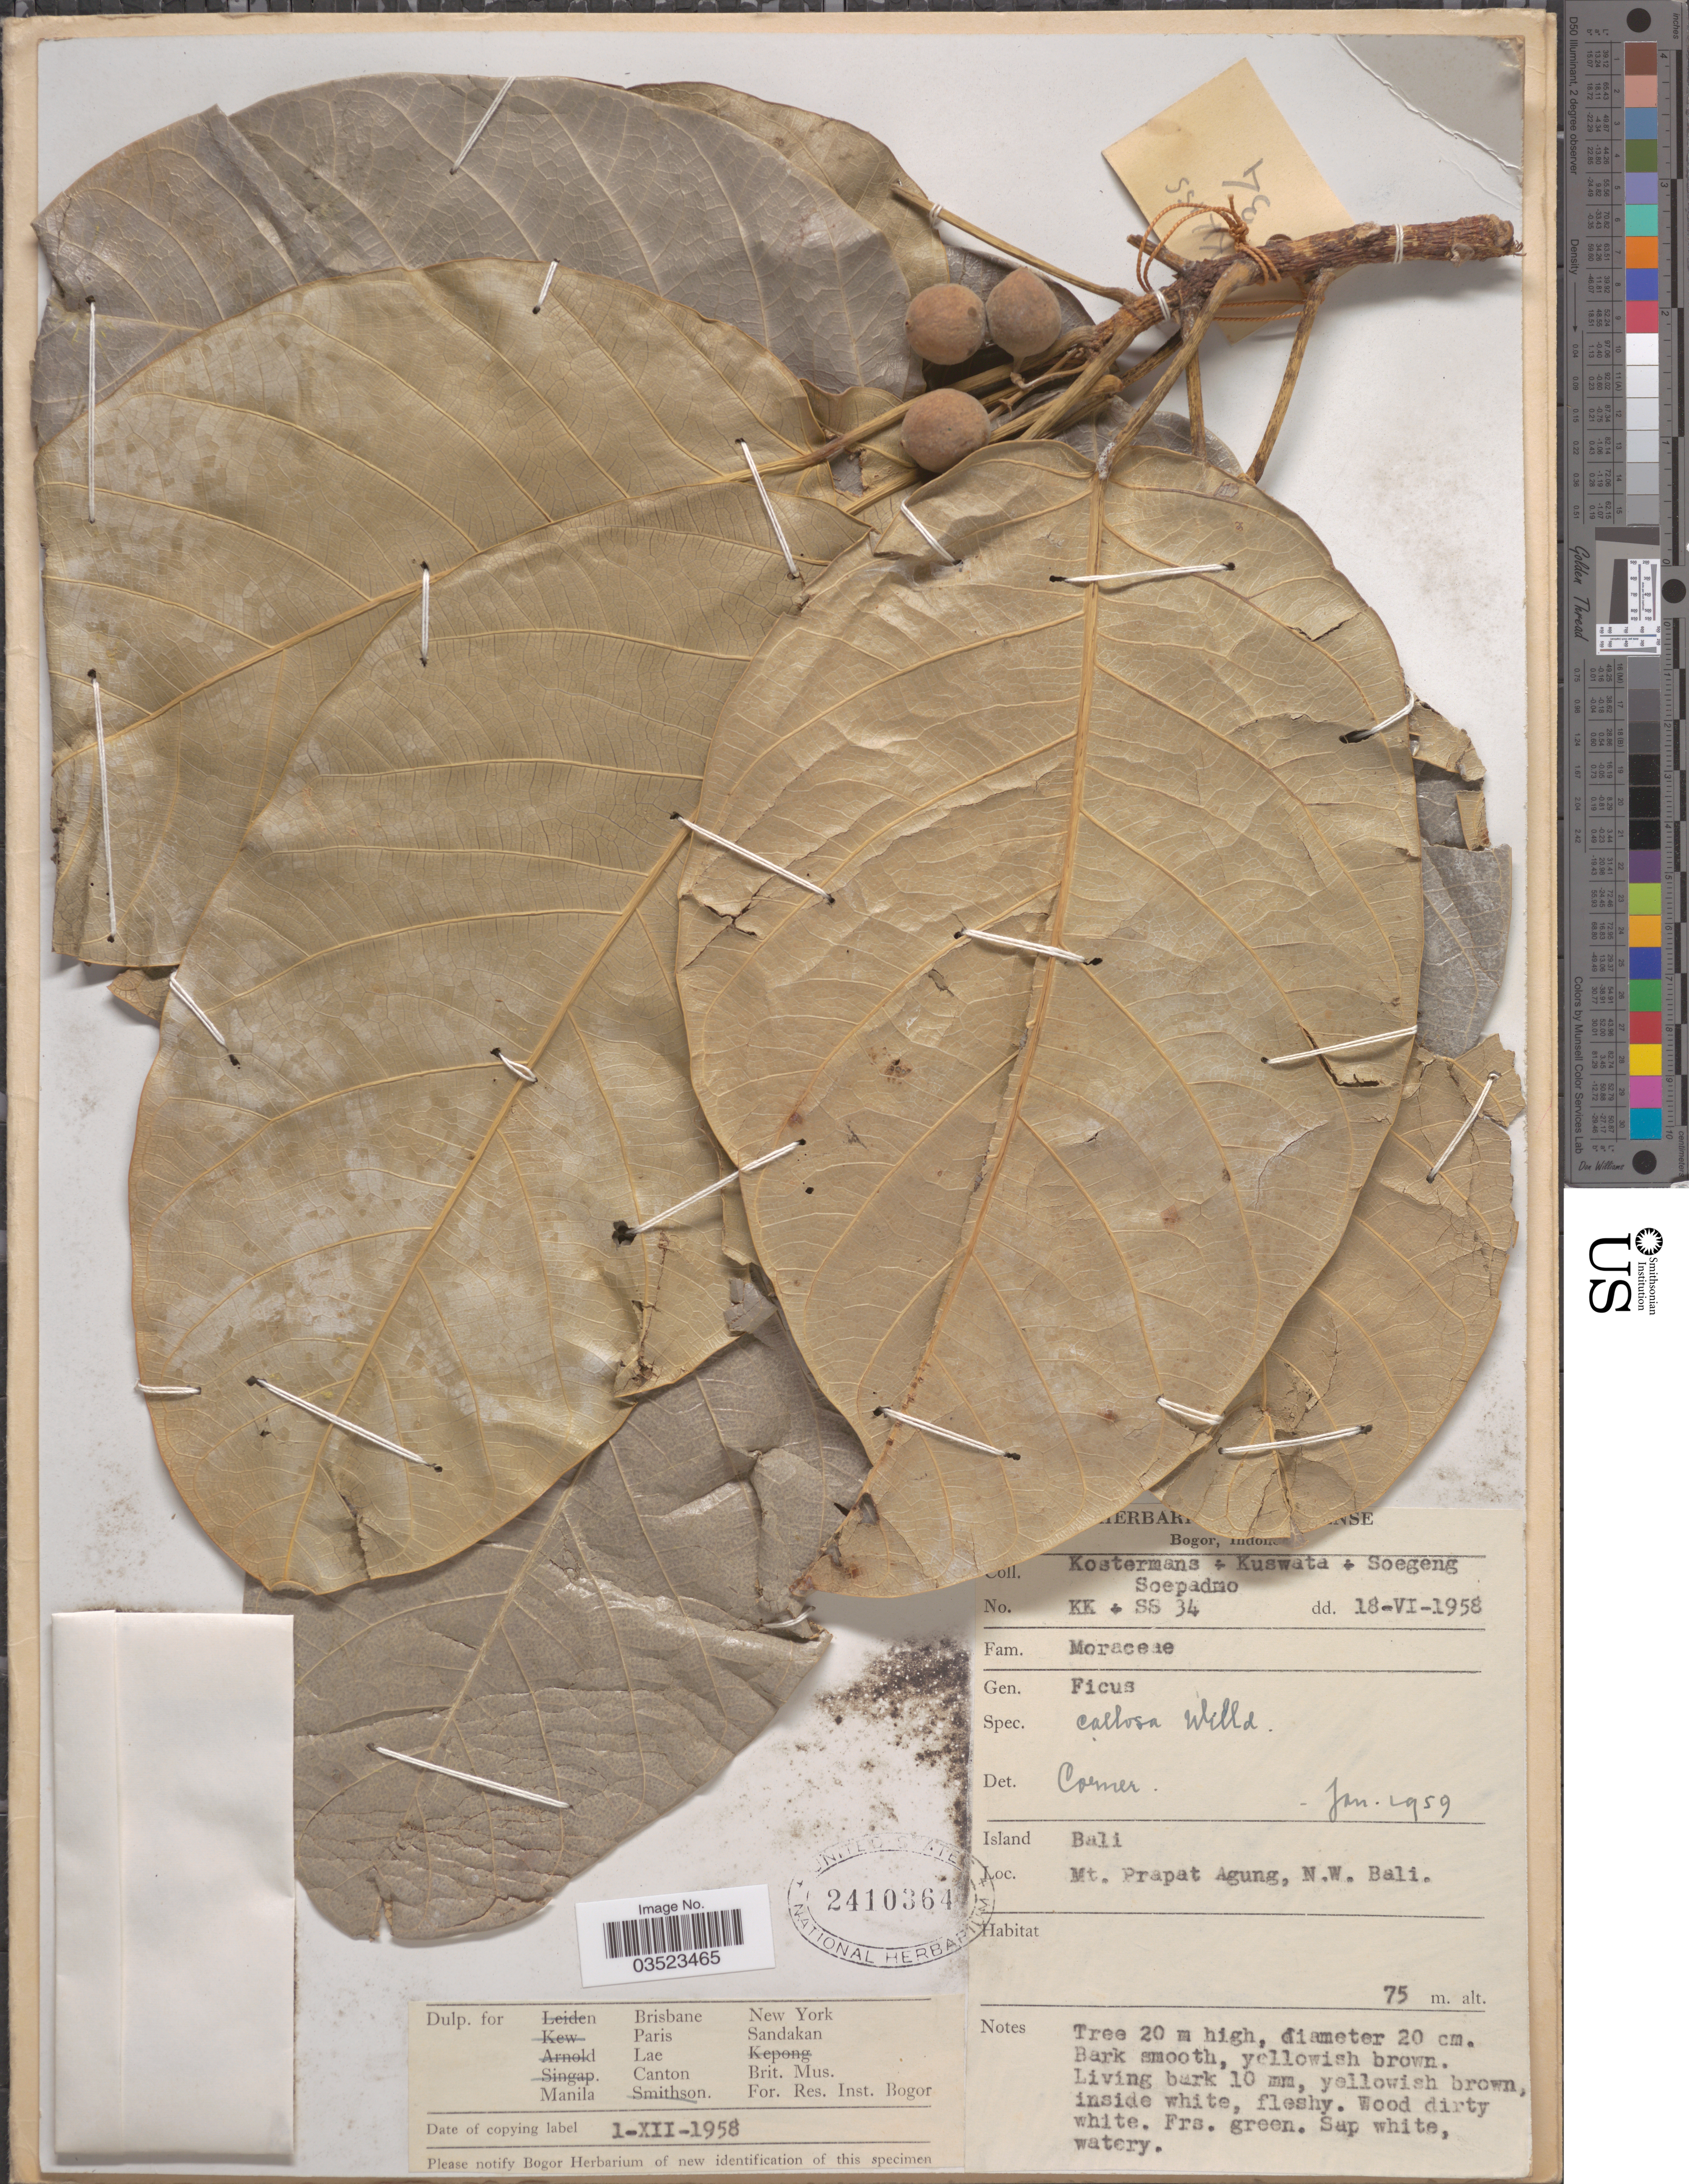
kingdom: Plantae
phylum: Tracheophyta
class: Magnoliopsida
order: Rosales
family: Moraceae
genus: Ficus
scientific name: Ficus callosa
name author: Willd.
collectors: Kostermans, -. Kuswata, -. Soegeng & -. Soepadmo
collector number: KK + SS34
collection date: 1958-06-18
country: Indonesia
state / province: Nusa Tenggara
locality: Island Bali. Mt. Prapat Agung, N.W. Bali.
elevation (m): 75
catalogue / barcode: US 2410364